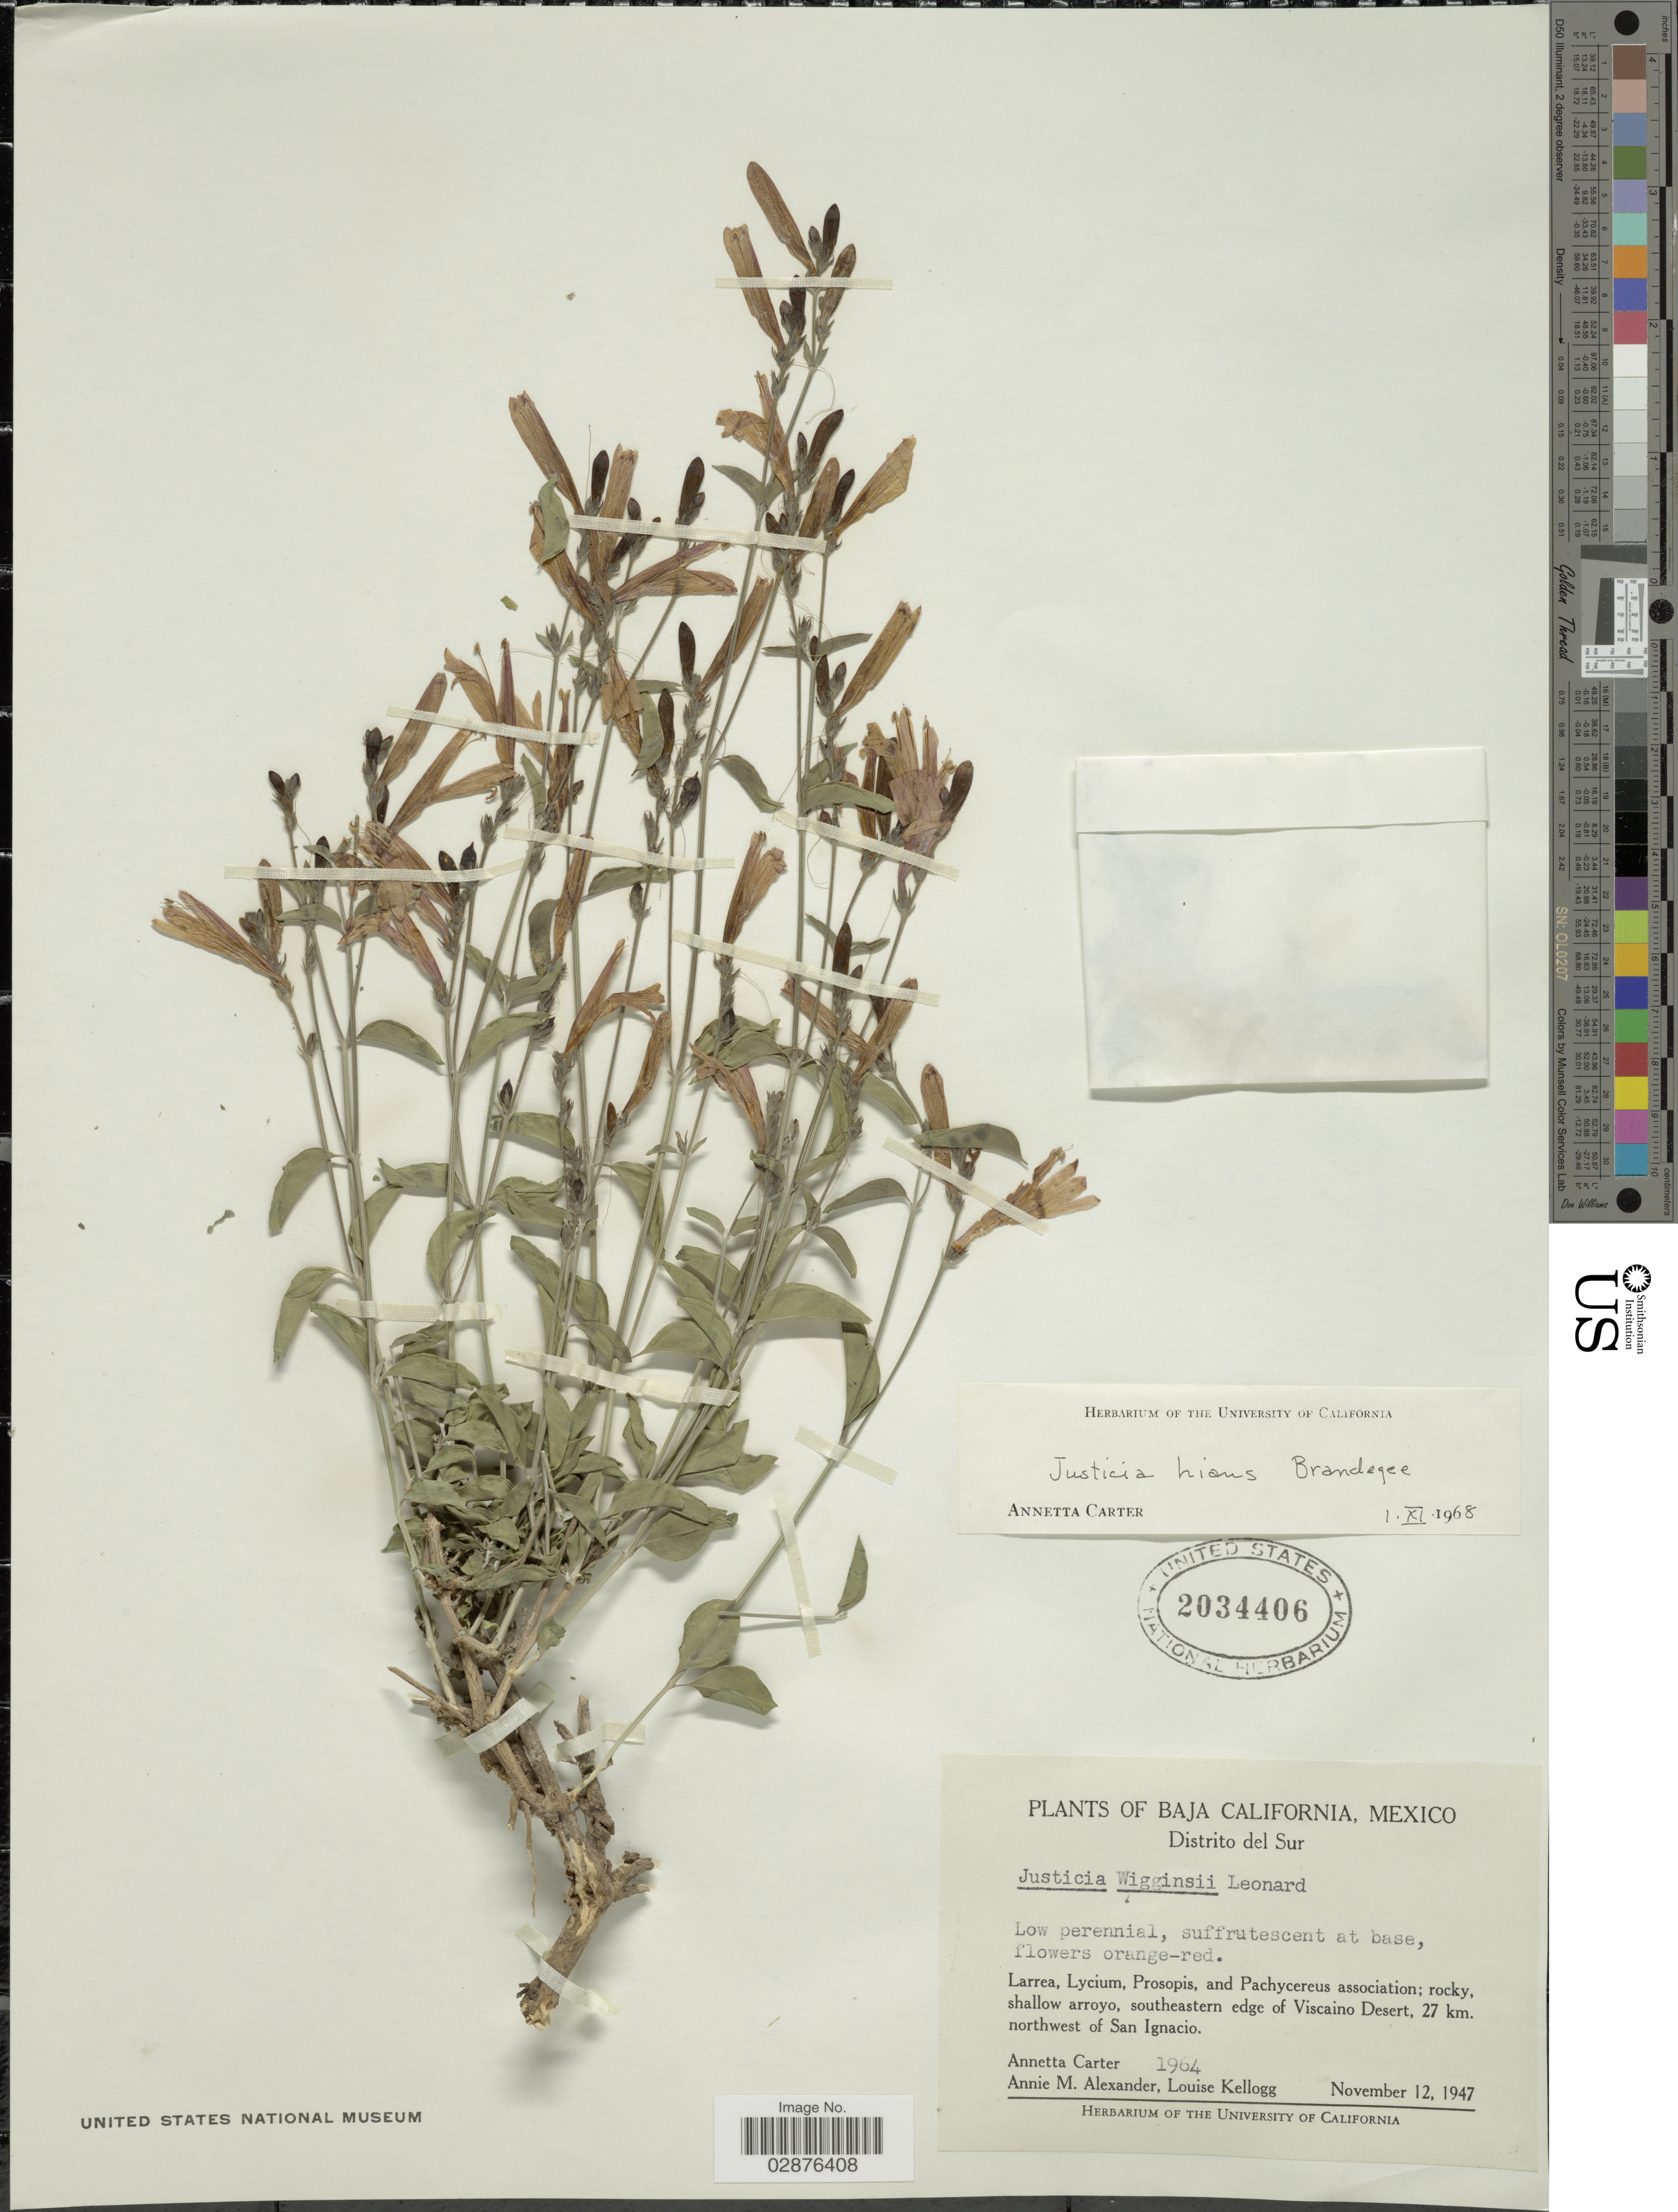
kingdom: Plantae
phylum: Tracheophyta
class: Magnoliopsida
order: Lamiales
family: Acanthaceae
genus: Justicia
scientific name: Justicia hians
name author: (Brandegee) Brandegee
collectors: A. Carter, A. M. Alexander & L. Kellogg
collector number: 1964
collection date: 1947-11-12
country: Mexico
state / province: Baja California Sur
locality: Distrito del Sur. Southeastern edge of Viscaino Desert, 27 km. northwest of San Ignacio.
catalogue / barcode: US 2034406